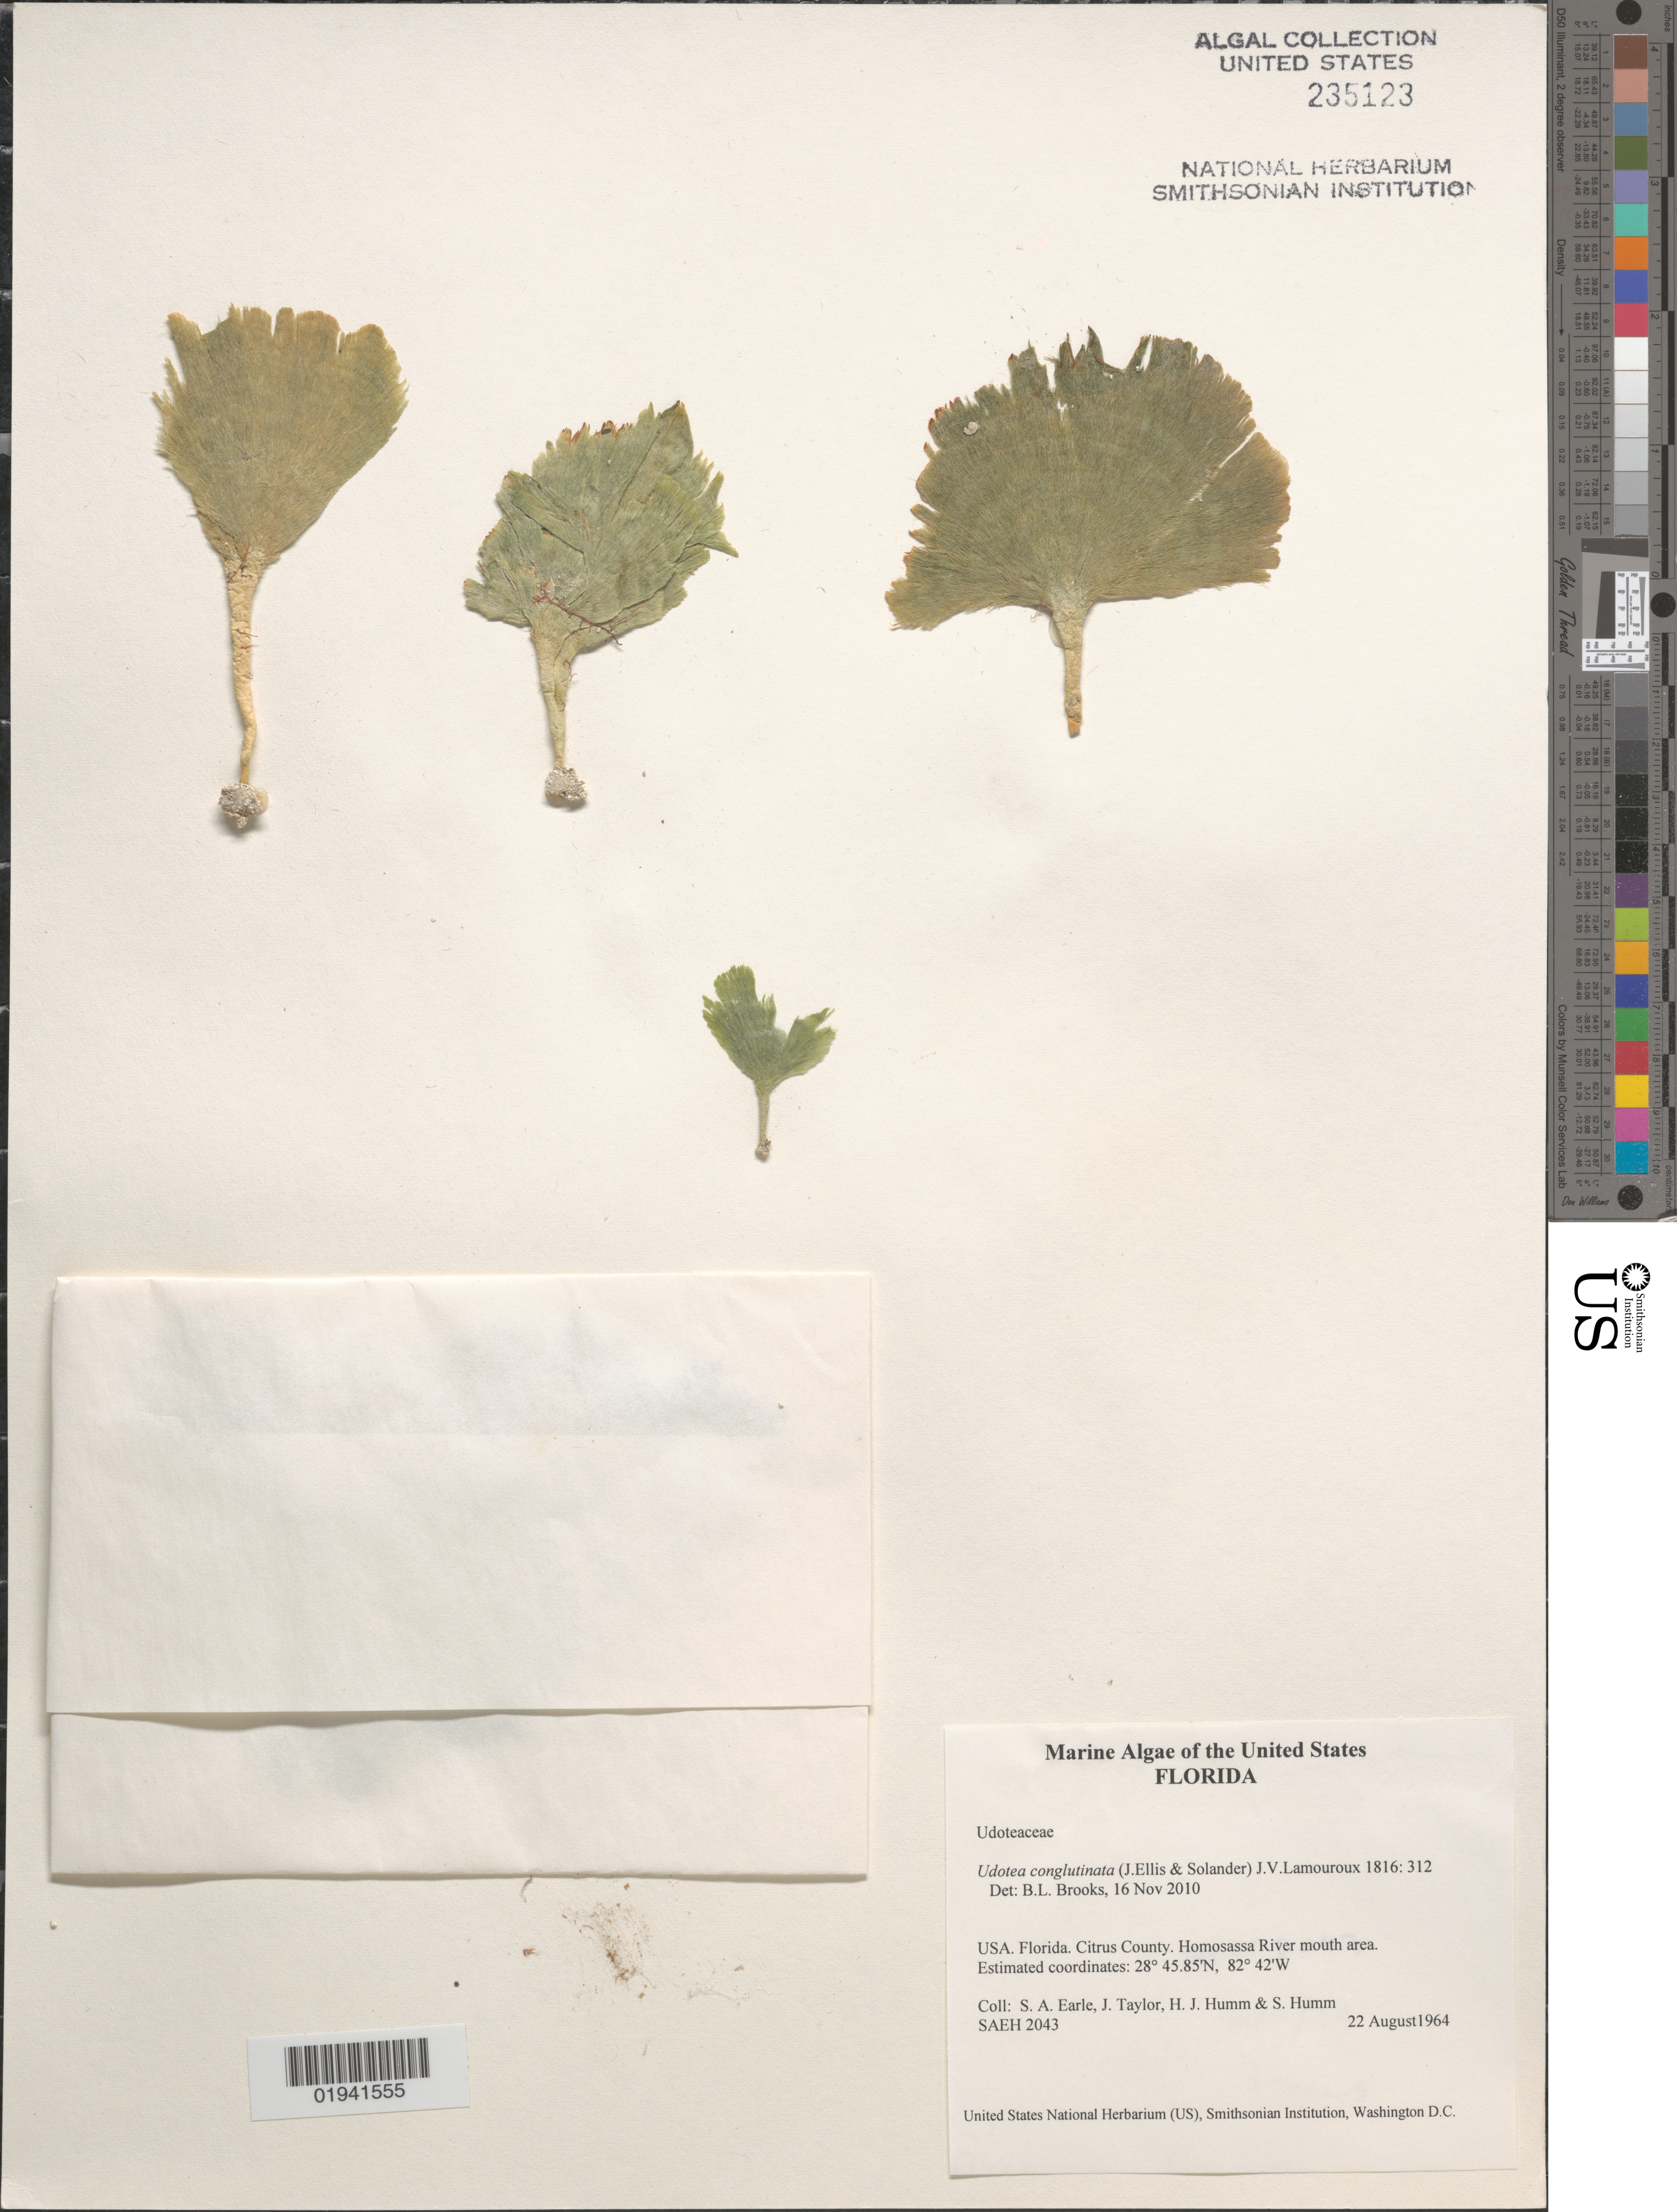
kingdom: Plantae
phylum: Chlorophyta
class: Ulvophyceae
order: Bryopsidales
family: Udoteaceae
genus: Udotea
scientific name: Udotea conglutinata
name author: (Ellis & Sol.) J.V.Lamouroux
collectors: S. A. Earle, J. Taylor, H. J. Humm & S. Humm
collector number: SAEH2043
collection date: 1964-08-22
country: United States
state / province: Florida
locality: Citrus County. Homosassa River mouth area.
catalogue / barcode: US 235123